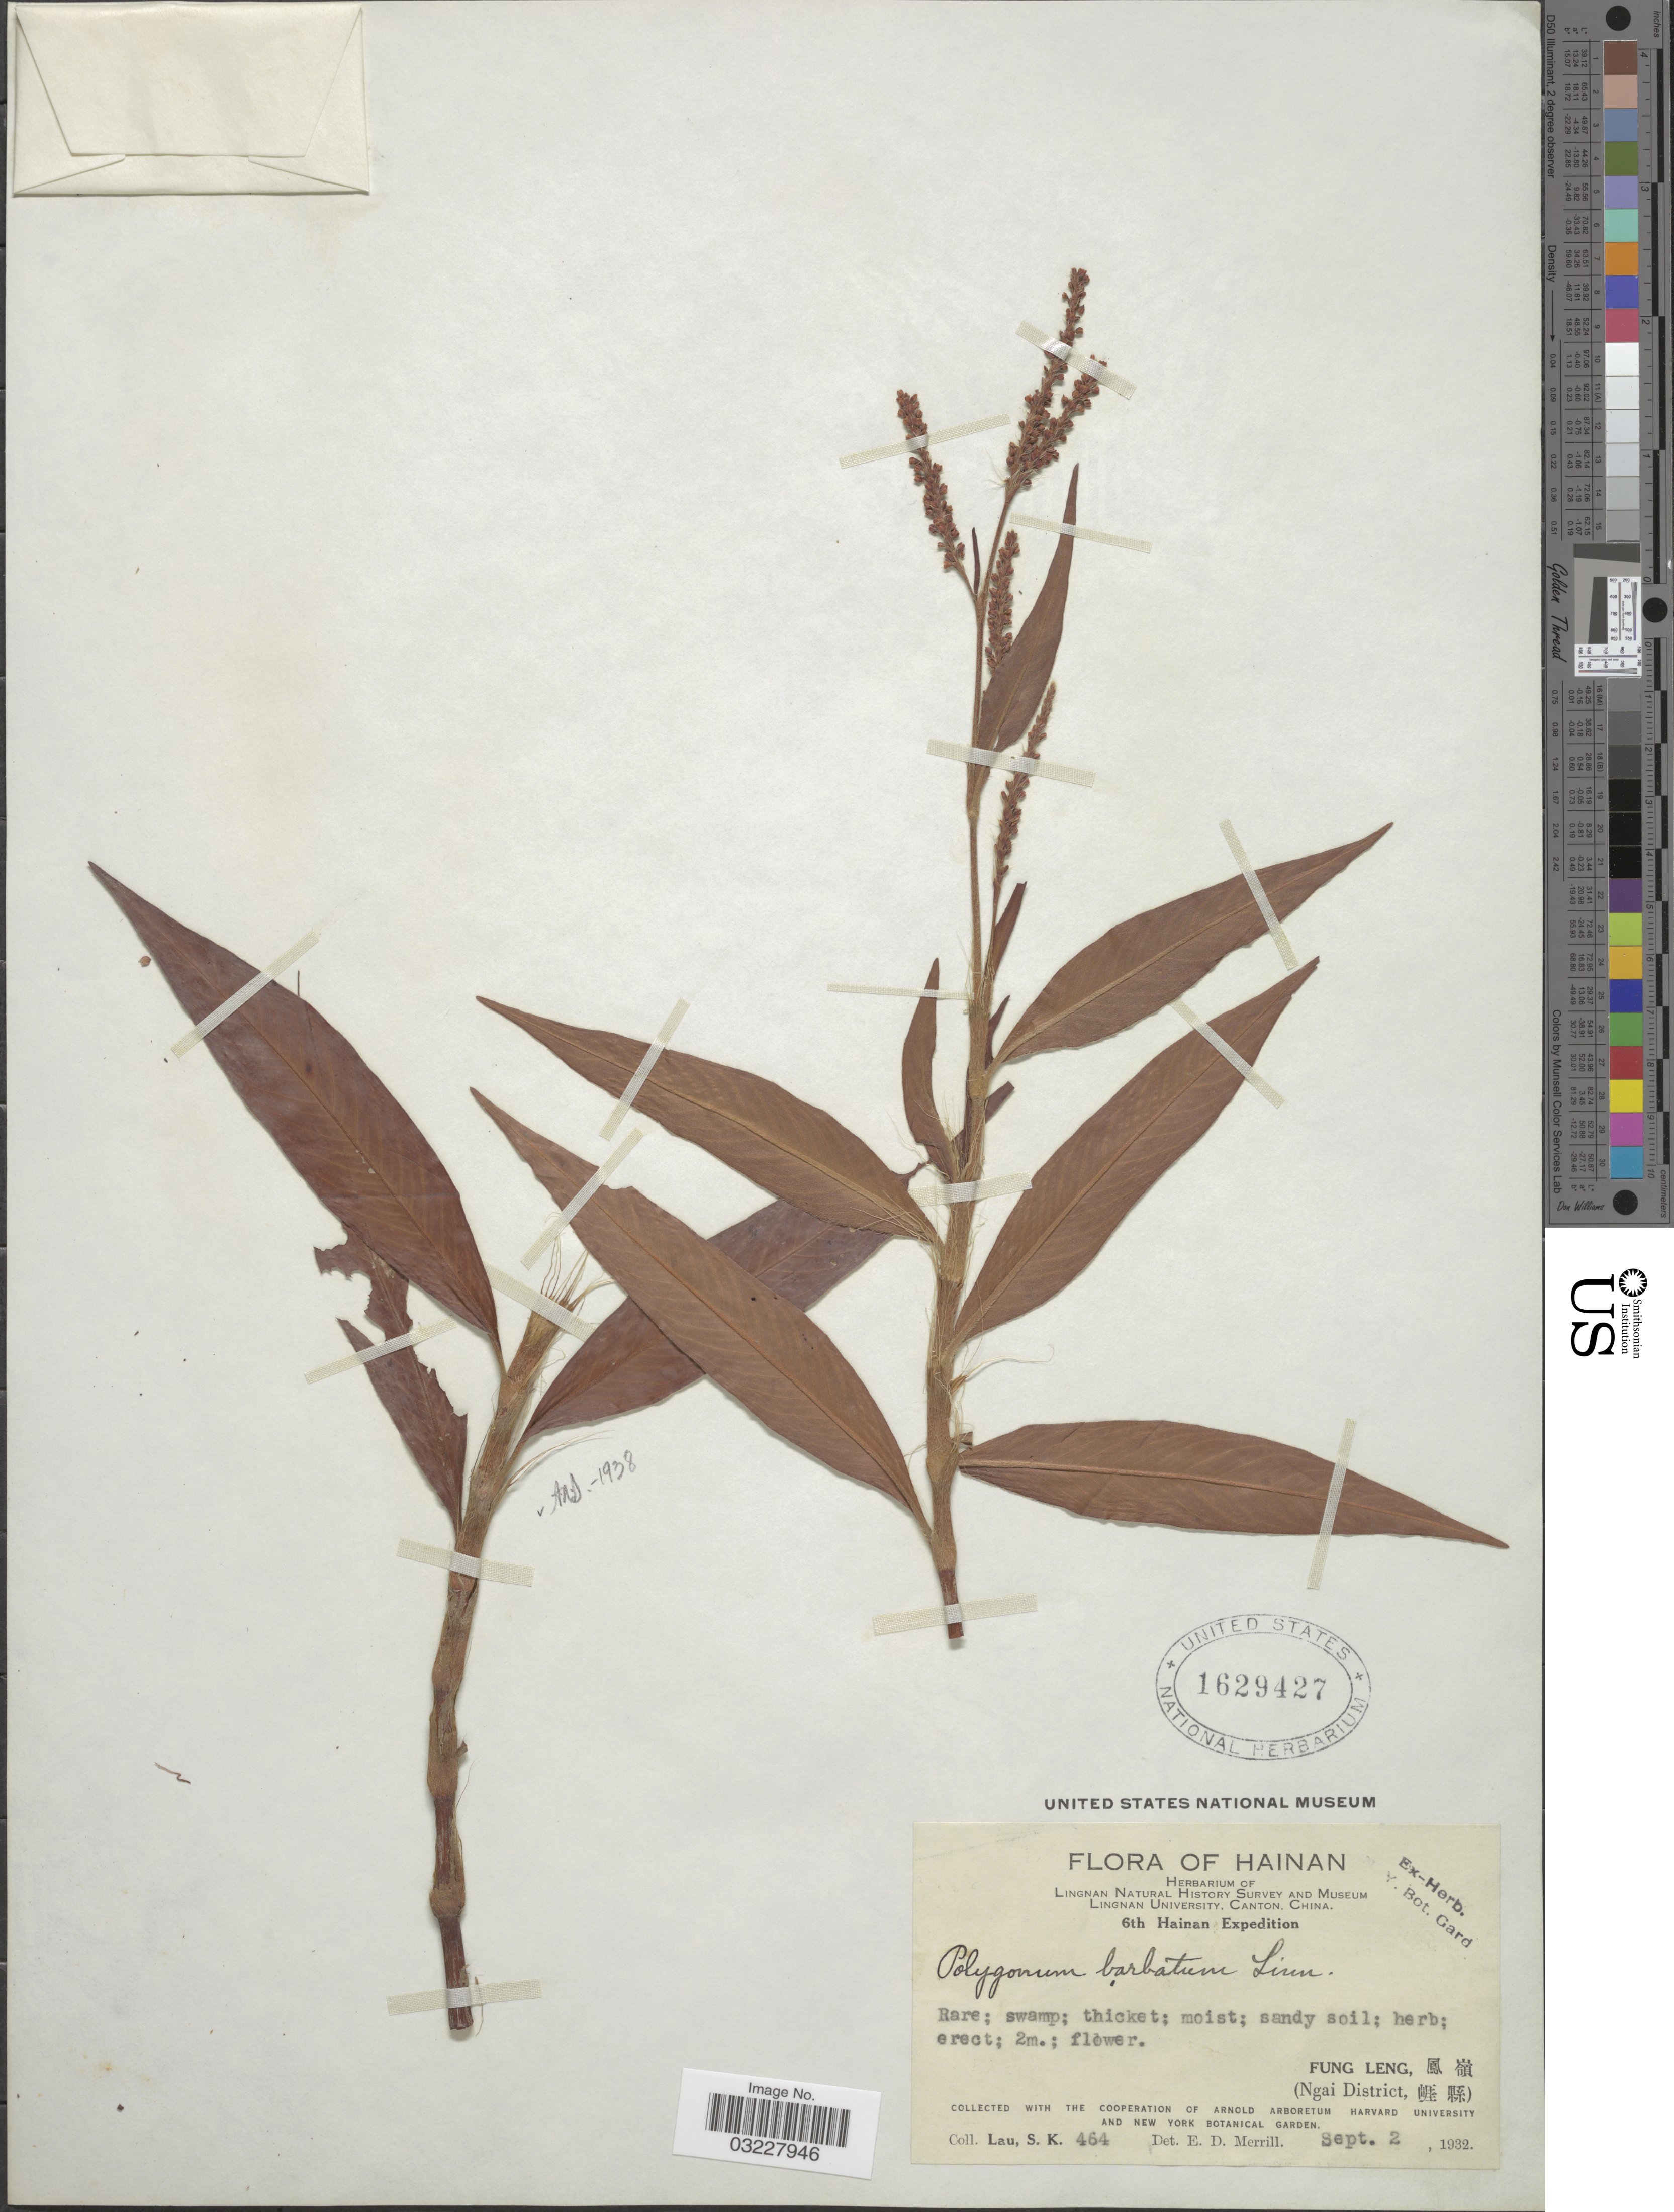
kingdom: Plantae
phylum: Tracheophyta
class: Magnoliopsida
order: Caryophyllales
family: Polygonaceae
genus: Polygonum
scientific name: Polygonum barbatum var. barbatum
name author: L.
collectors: S. K. Lau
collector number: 464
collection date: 1932-09-02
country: China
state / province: Hainan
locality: Fung Leng. (Ngai District).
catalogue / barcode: US 1629427